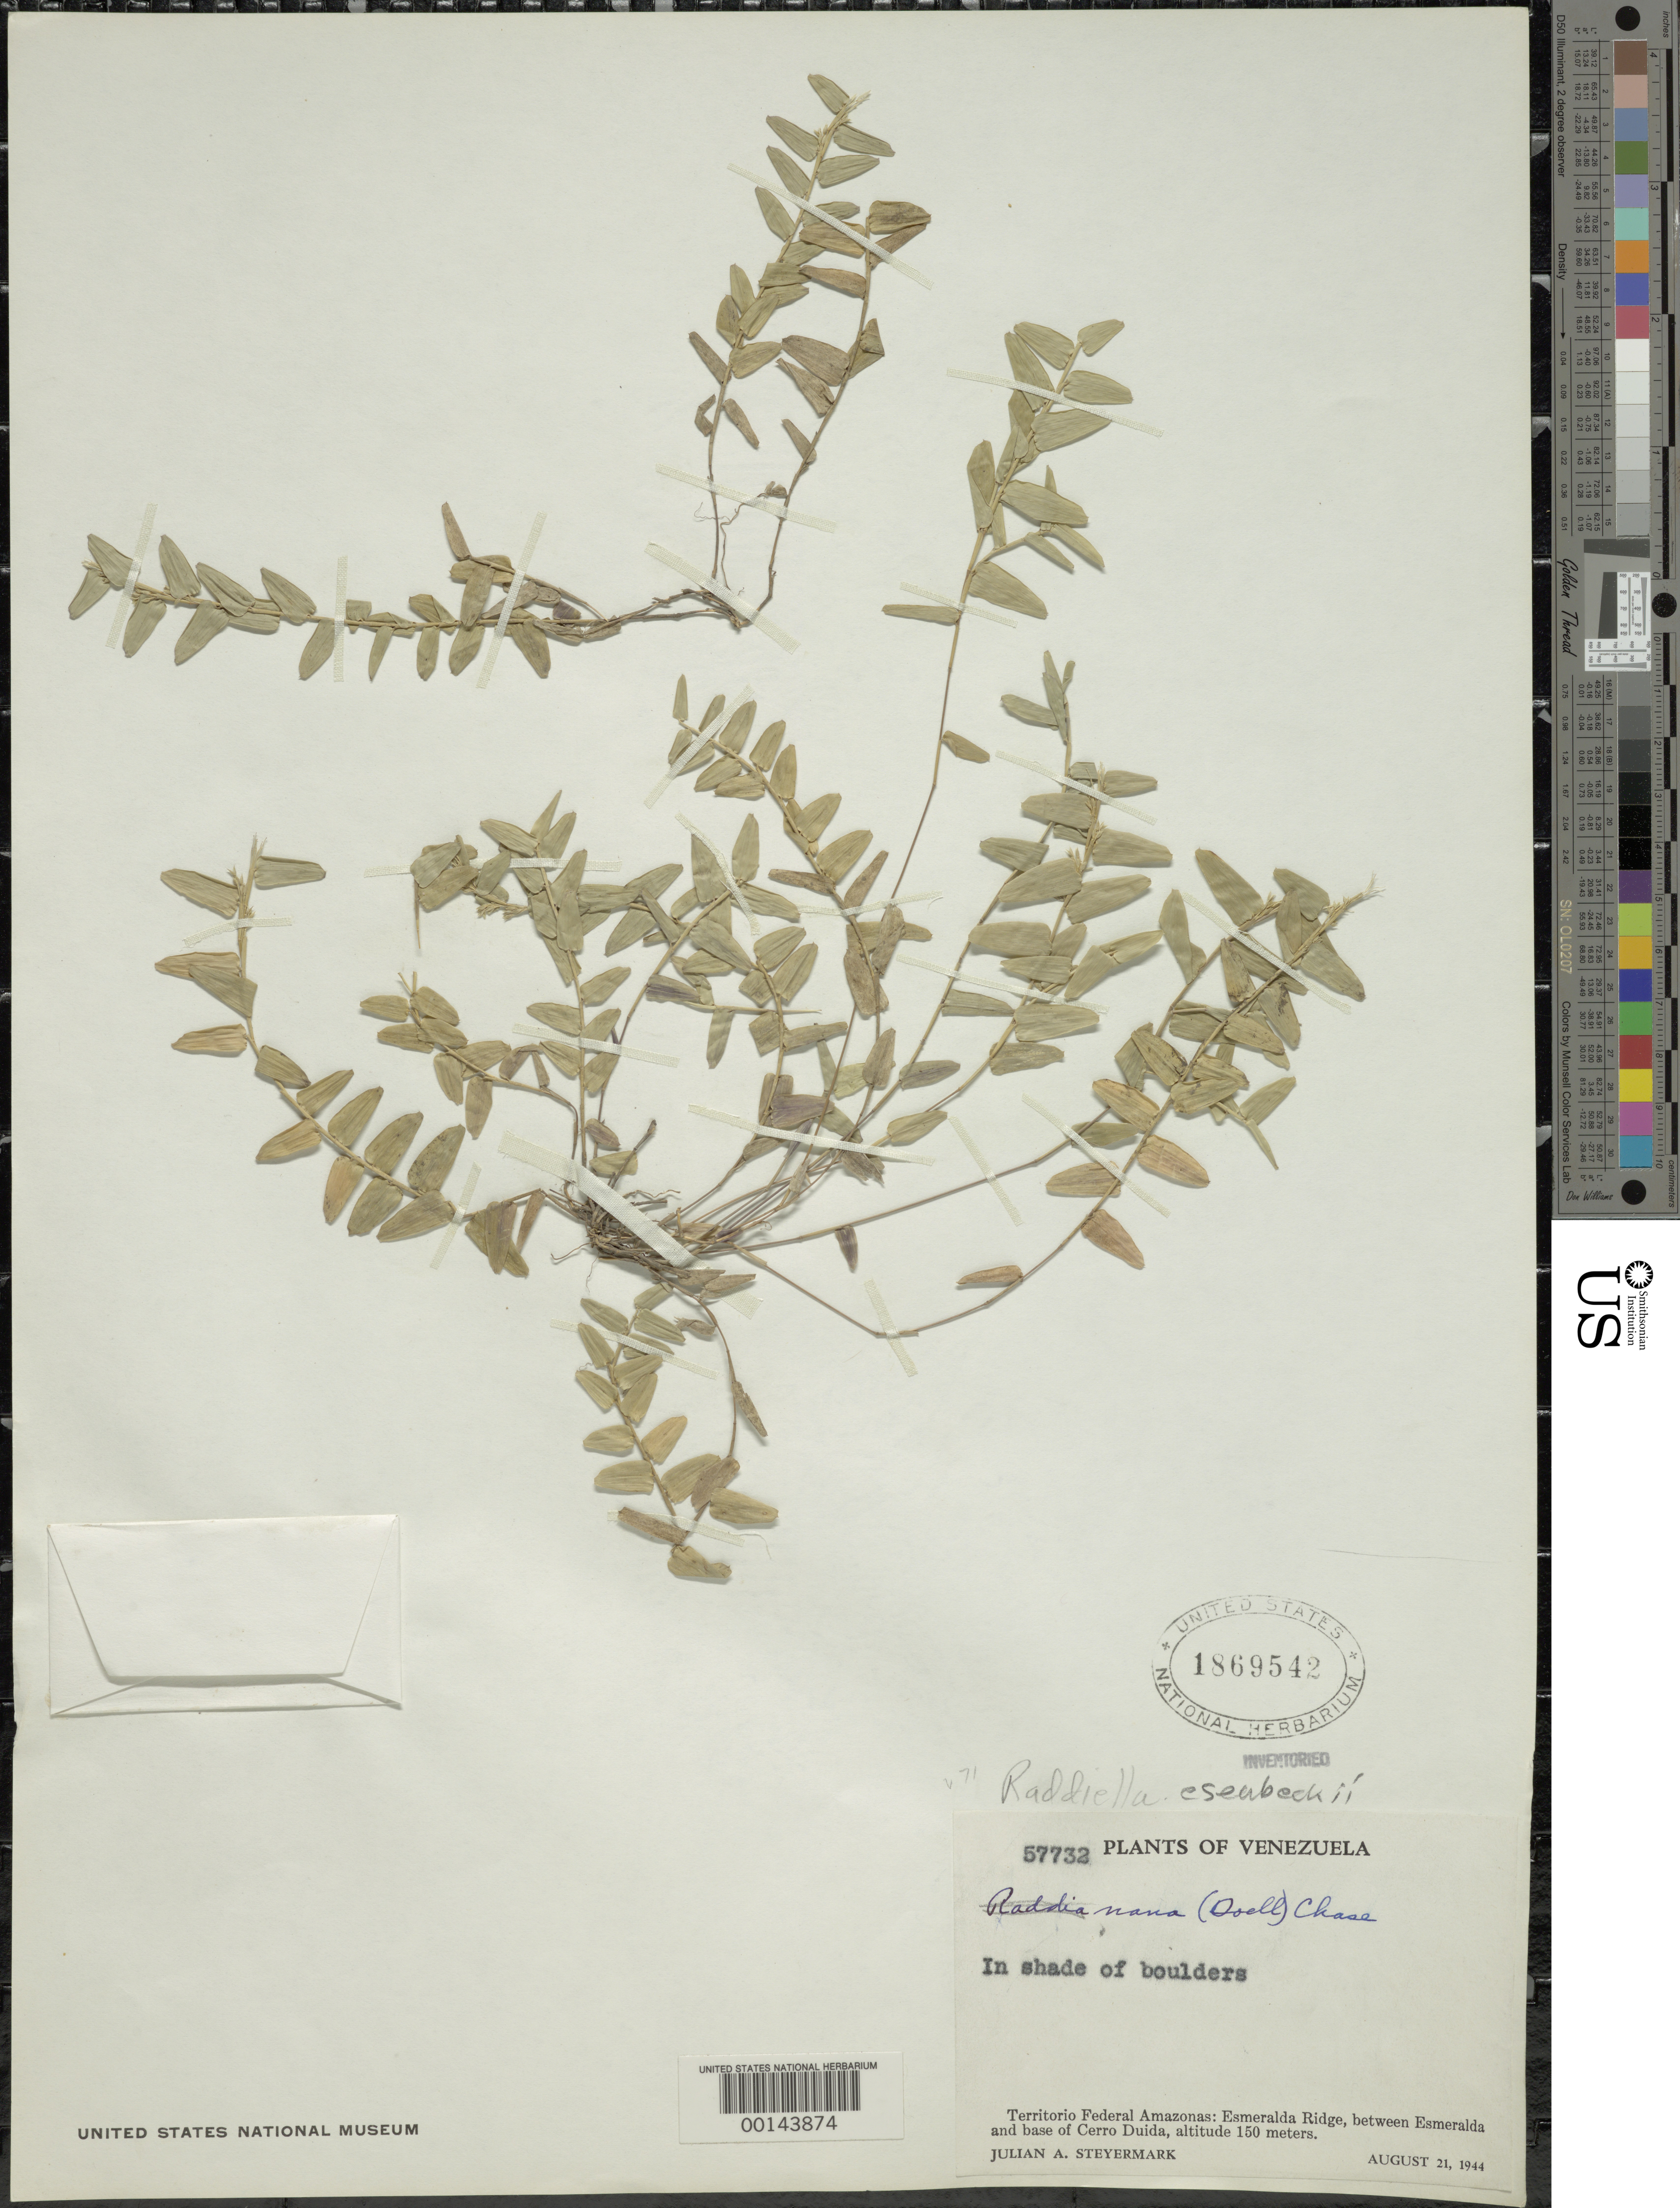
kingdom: Plantae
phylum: Tracheophyta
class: Liliopsida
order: Poales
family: Poaceae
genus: Raddiella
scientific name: Raddiella esenbeckii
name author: (Steud.) C. E. Calderón & Soderstr.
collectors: J. Steyermark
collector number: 57732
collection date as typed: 21 Aug 1944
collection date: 1944-08-21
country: Venezuela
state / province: Amazonas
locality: Esmeralda ridge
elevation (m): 150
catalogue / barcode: US 1869542